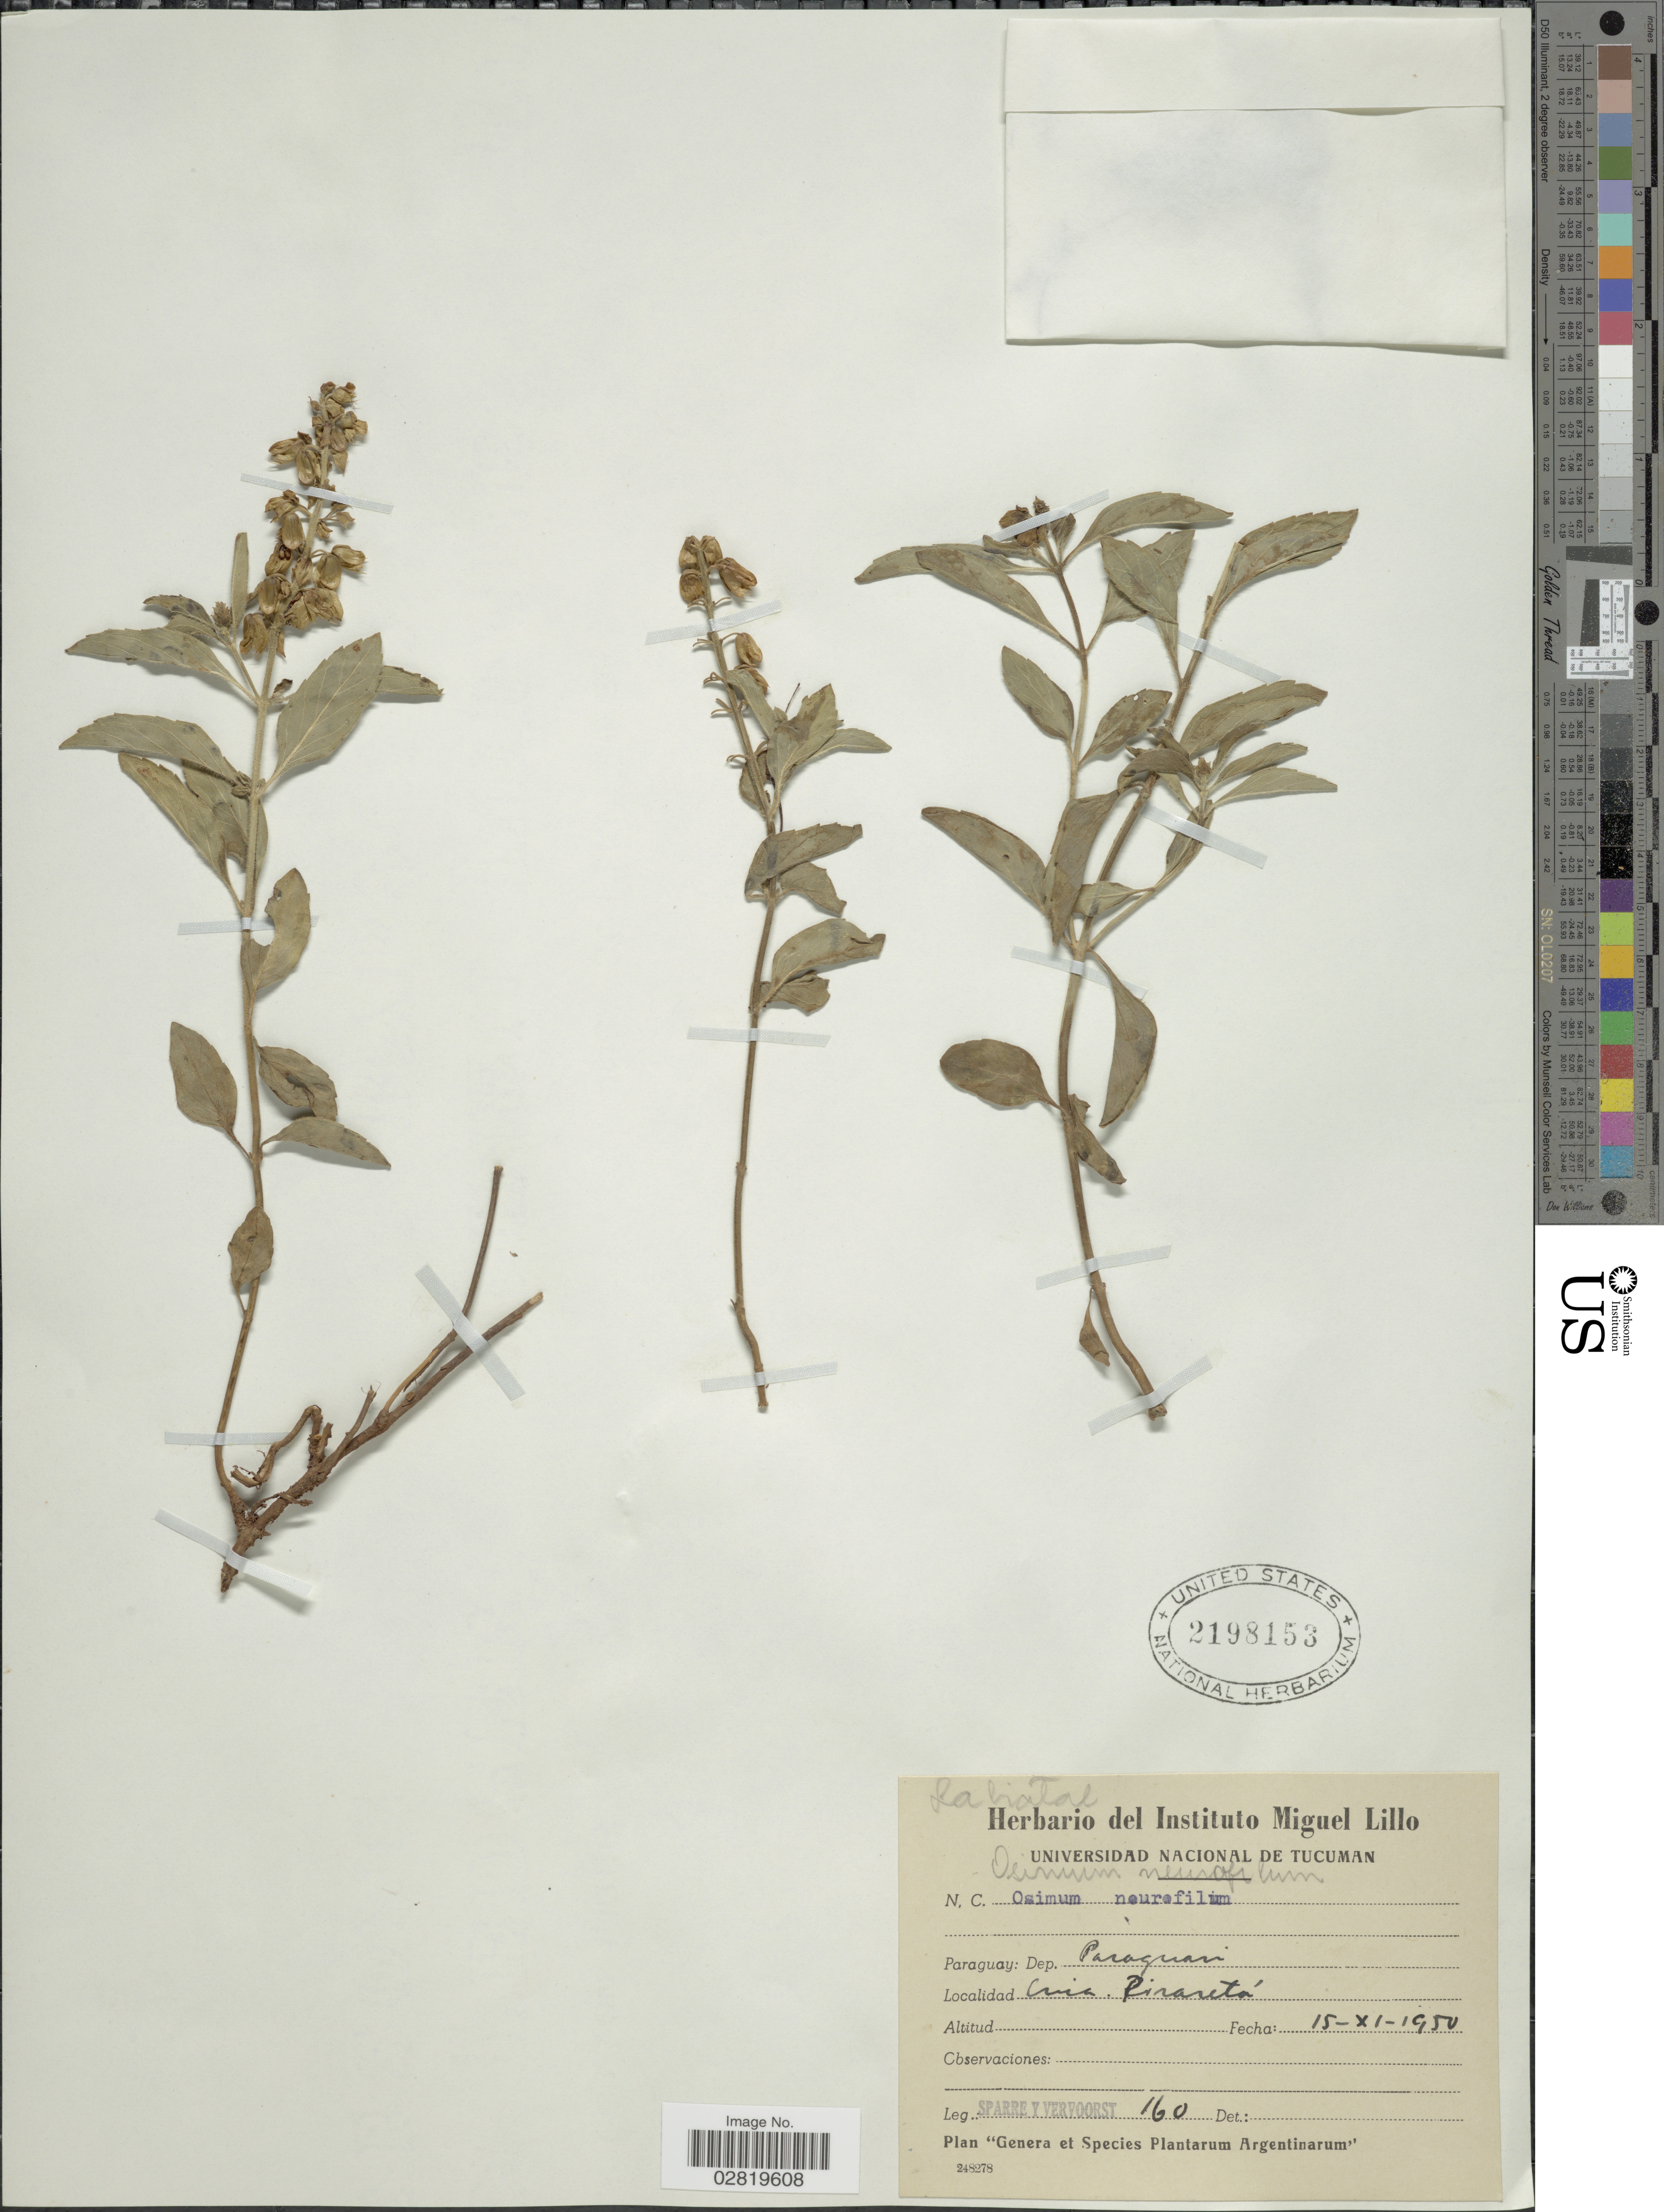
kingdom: Plantae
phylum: Tracheophyta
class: Magnoliopsida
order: Lamiales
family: Lamiaceae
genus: Ocimum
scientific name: Ocimum neurophyllum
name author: Briq.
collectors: Sparre & Vervoorst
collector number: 160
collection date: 1950-11-15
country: Paraguay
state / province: Paraguari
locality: Dep. Paraguari, Circa Piraretá.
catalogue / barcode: US 2198153